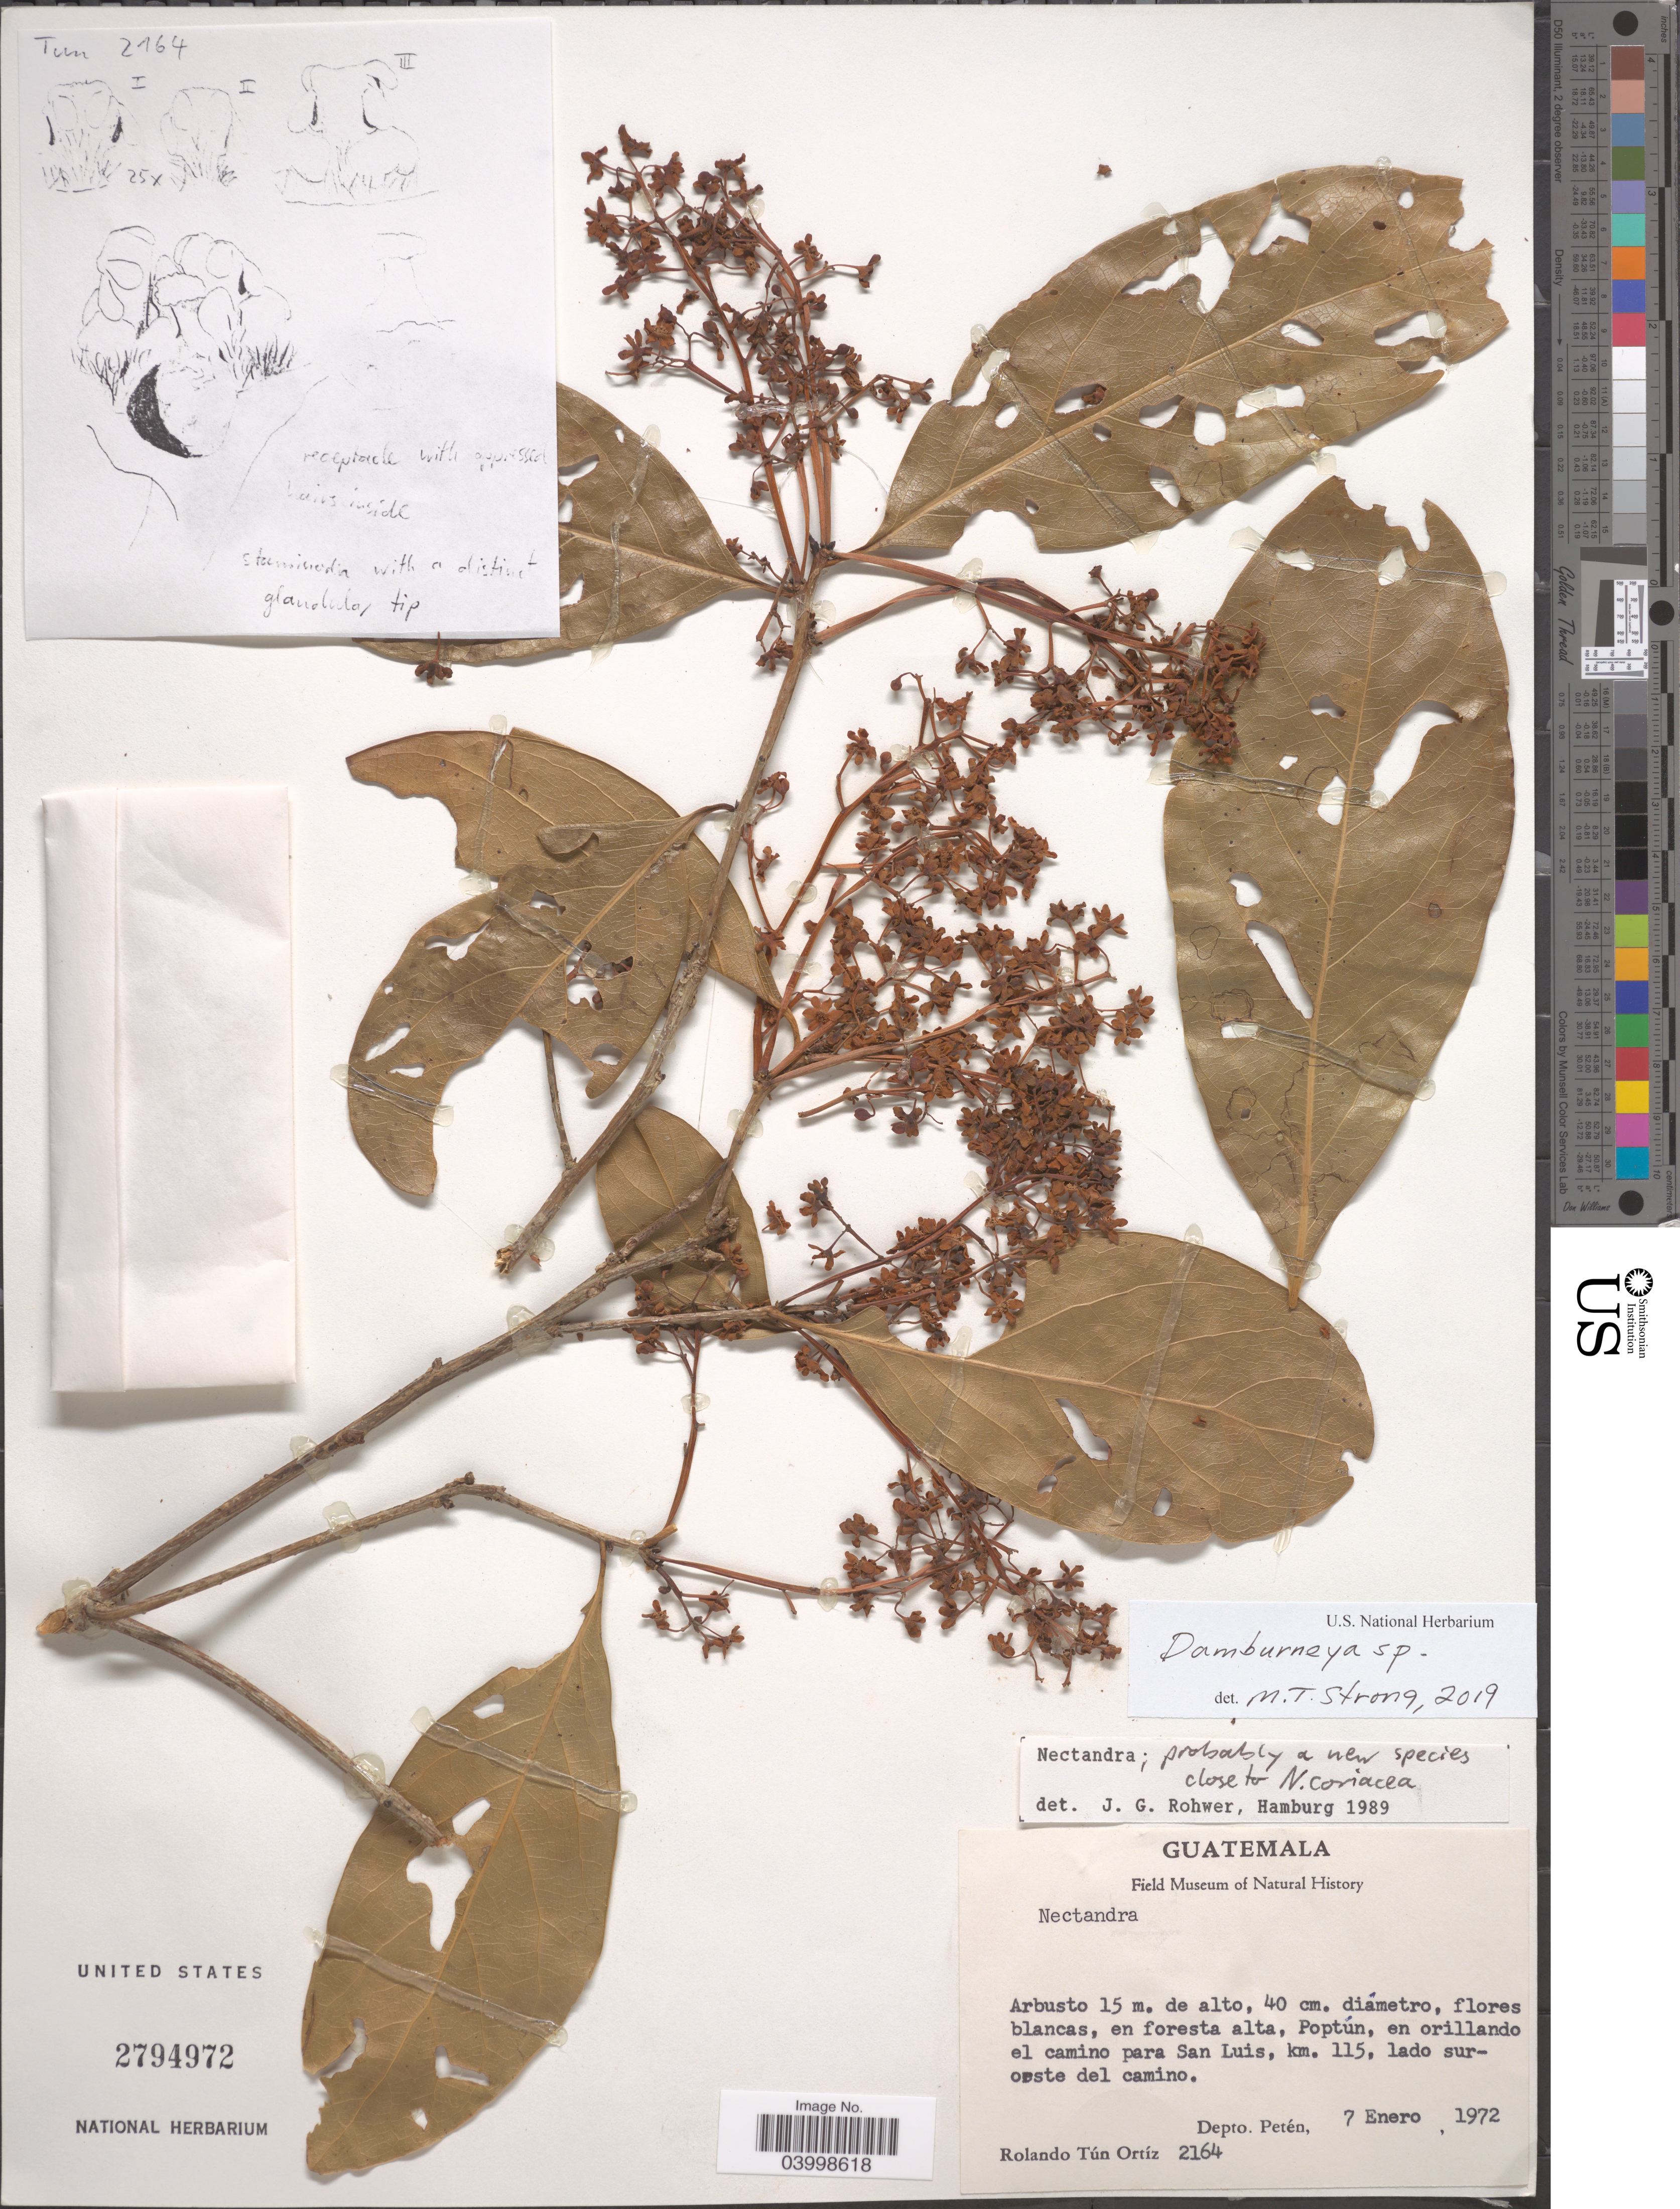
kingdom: Plantae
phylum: Tracheophyta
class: Magnoliopsida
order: Laurales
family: Lauraceae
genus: Damburneya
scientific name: Damburneya sp.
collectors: R. T. Ortíz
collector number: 2164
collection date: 1972-01-07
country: Guatemala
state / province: El Peten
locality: En foresta alta, Poptún, en orillando el camino para San Luis, km. 115, lado sur-oestedel camino. Depto. Petén.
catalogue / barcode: US 2794972